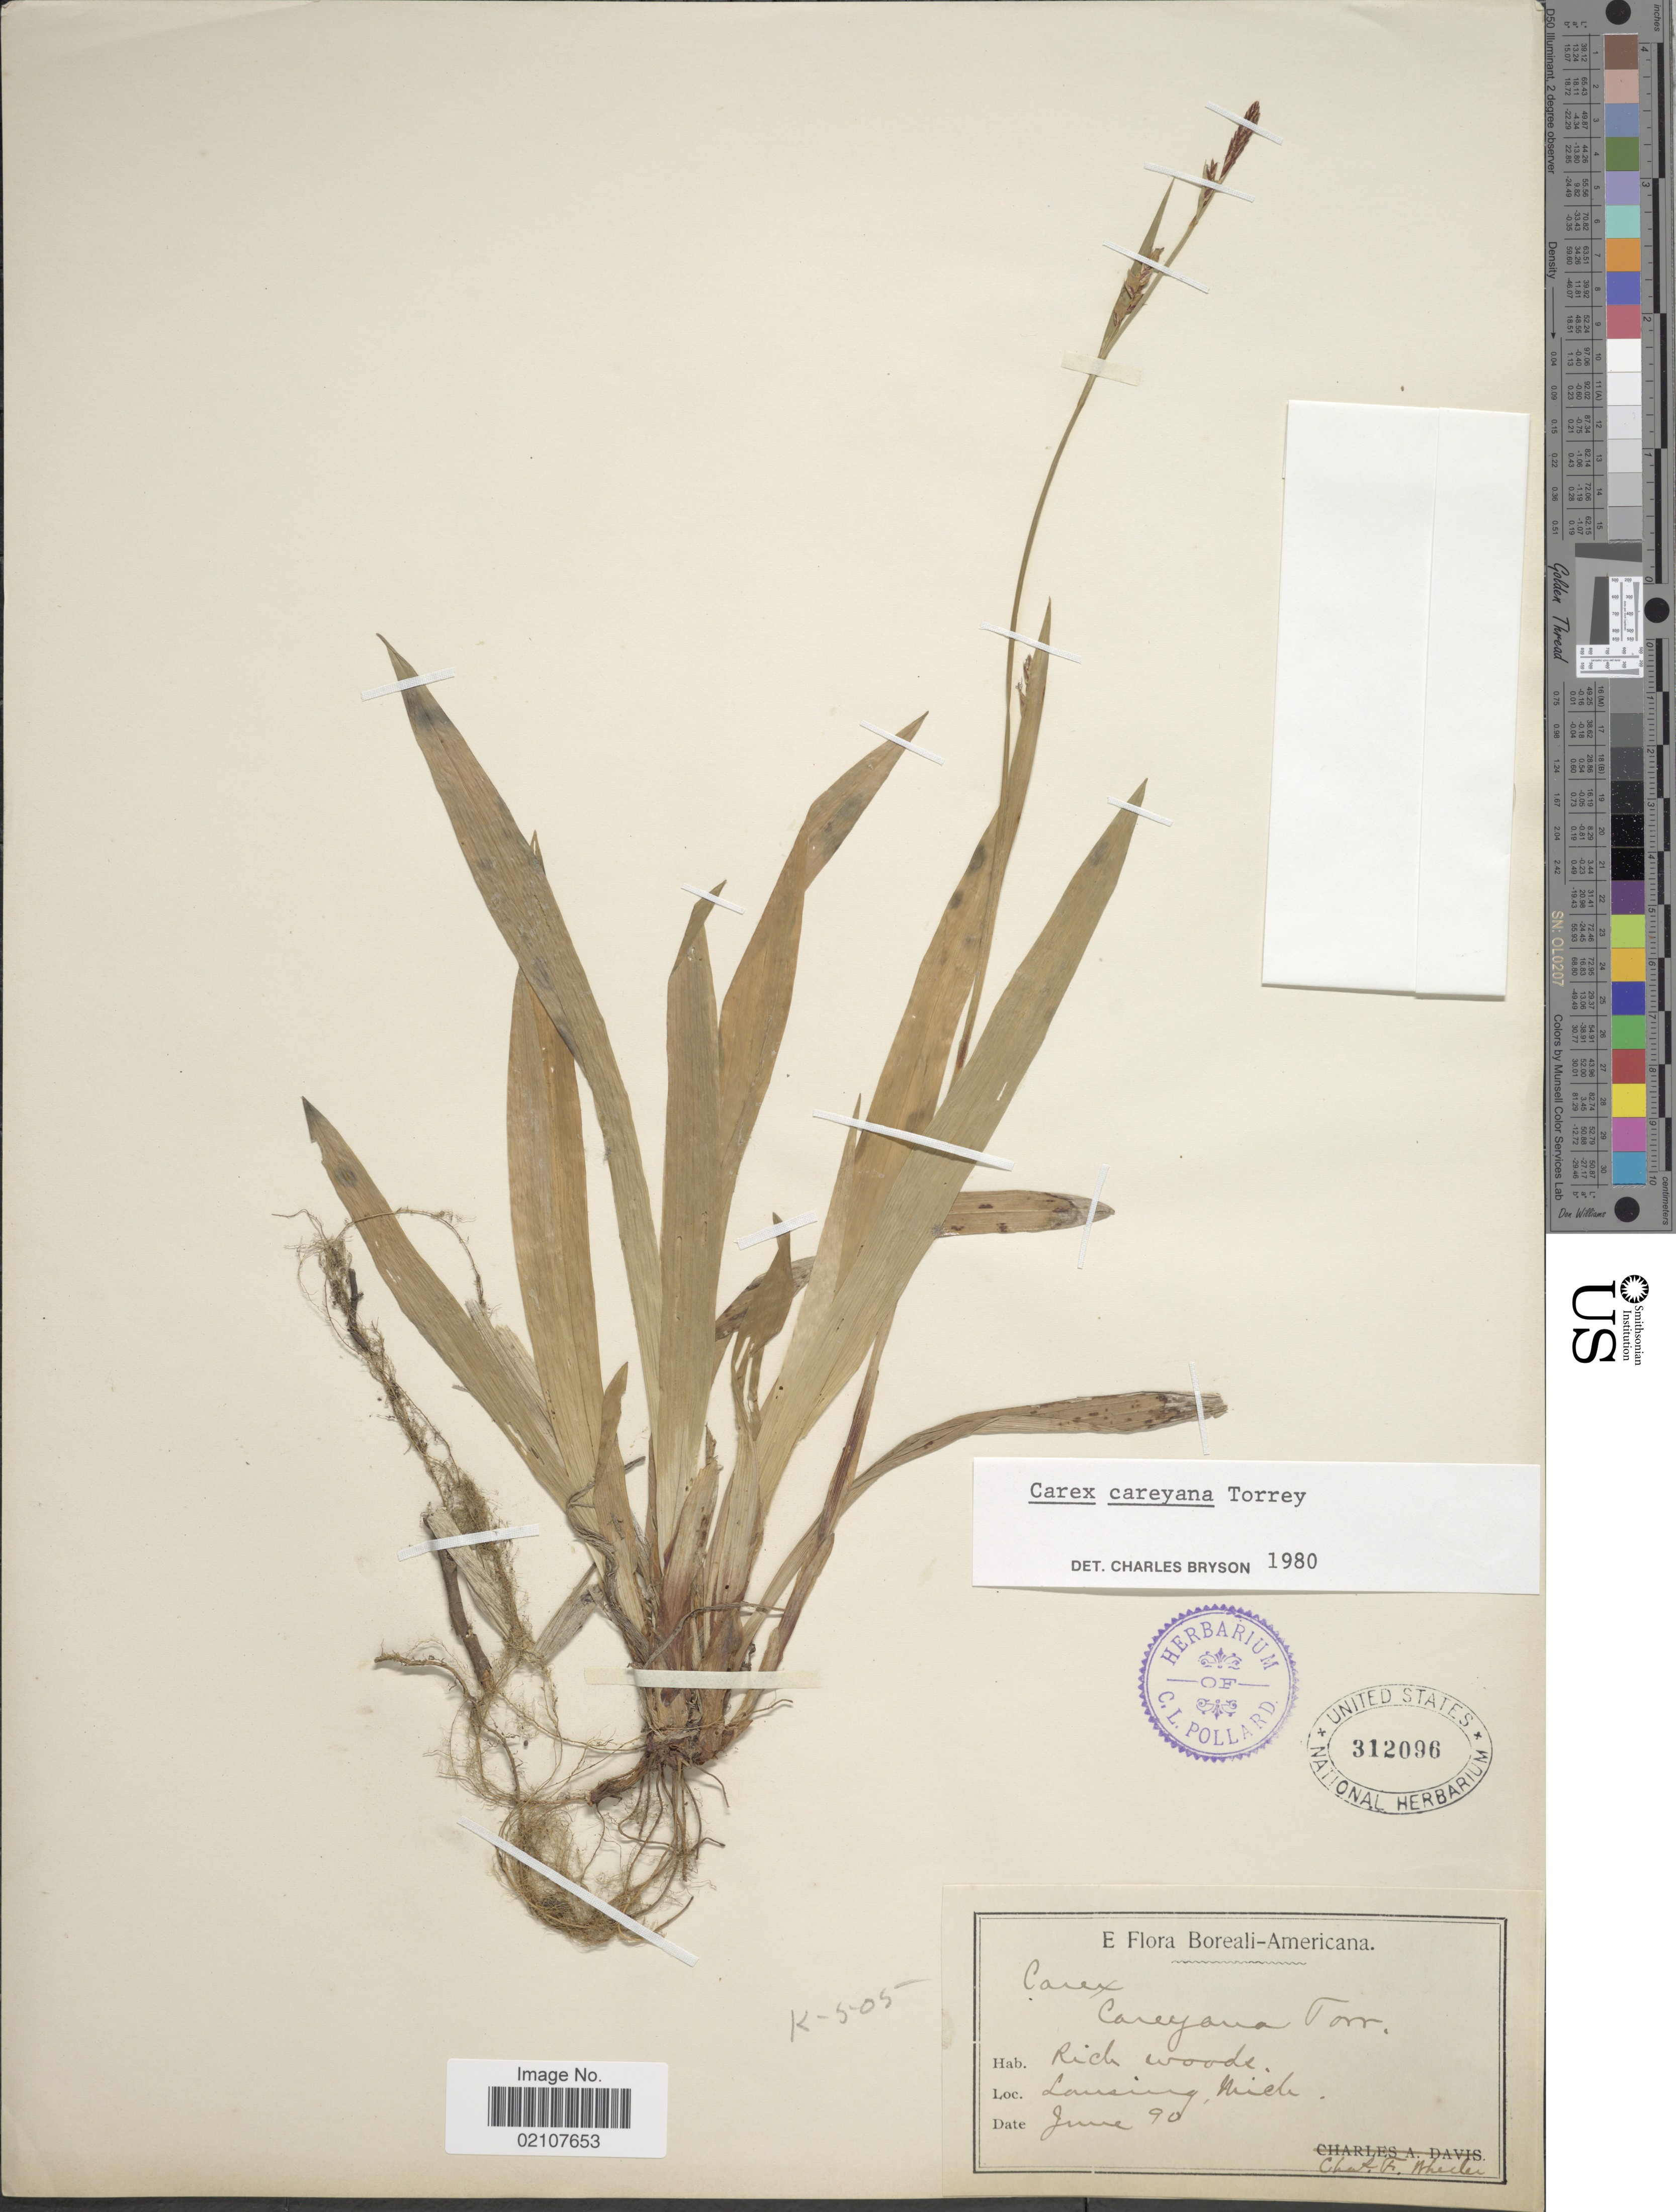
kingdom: Plantae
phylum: Tracheophyta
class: Liliopsida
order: Poales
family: Cyperaceae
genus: Carex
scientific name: Carex careyana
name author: Torr. ex Dewey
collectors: C. Wheeler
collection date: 1890-06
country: United States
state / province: Michigan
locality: Rich Woods, Lansing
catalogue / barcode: US 312096